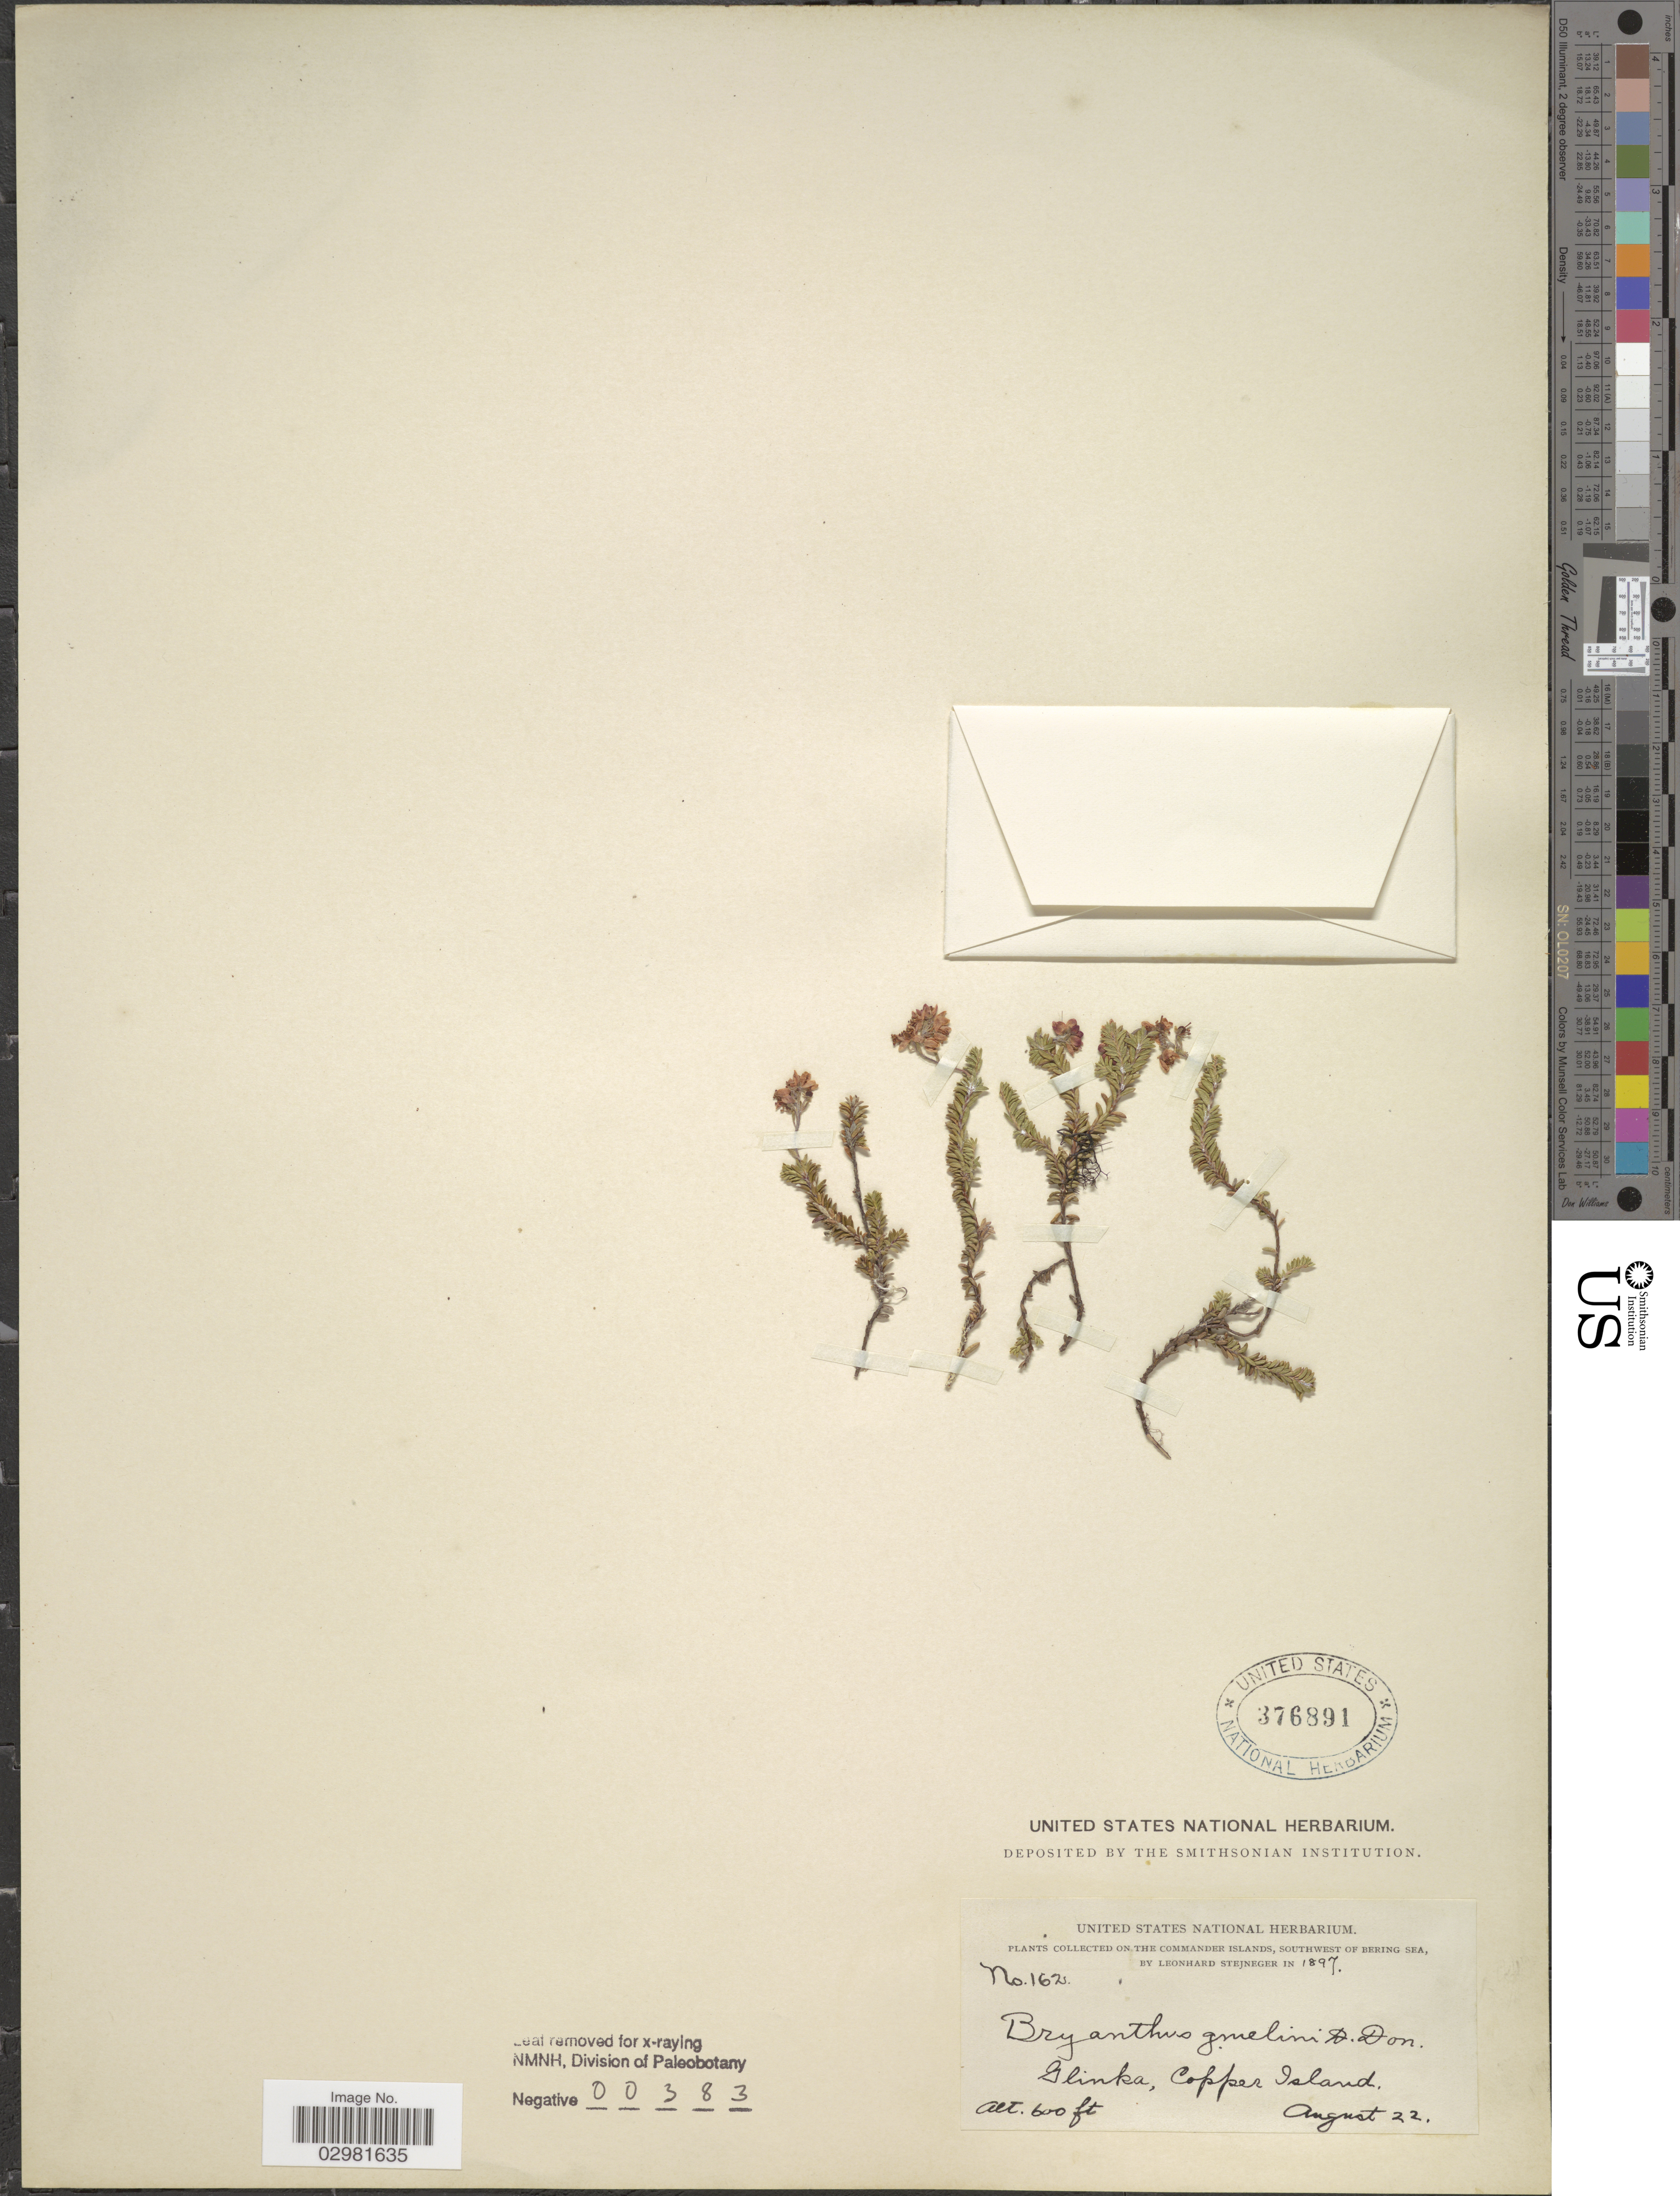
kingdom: Plantae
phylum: Tracheophyta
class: Magnoliopsida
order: Ericales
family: Ericaceae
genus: Bryanthus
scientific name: Bryanthus gmelinii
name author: D. Don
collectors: L. Stejneger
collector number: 162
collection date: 1897-08-22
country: Russian Federation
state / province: Kamchatka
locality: On the Commander Islands, southwest of Bering Sea. Glinka, Copper Island.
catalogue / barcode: US 376891